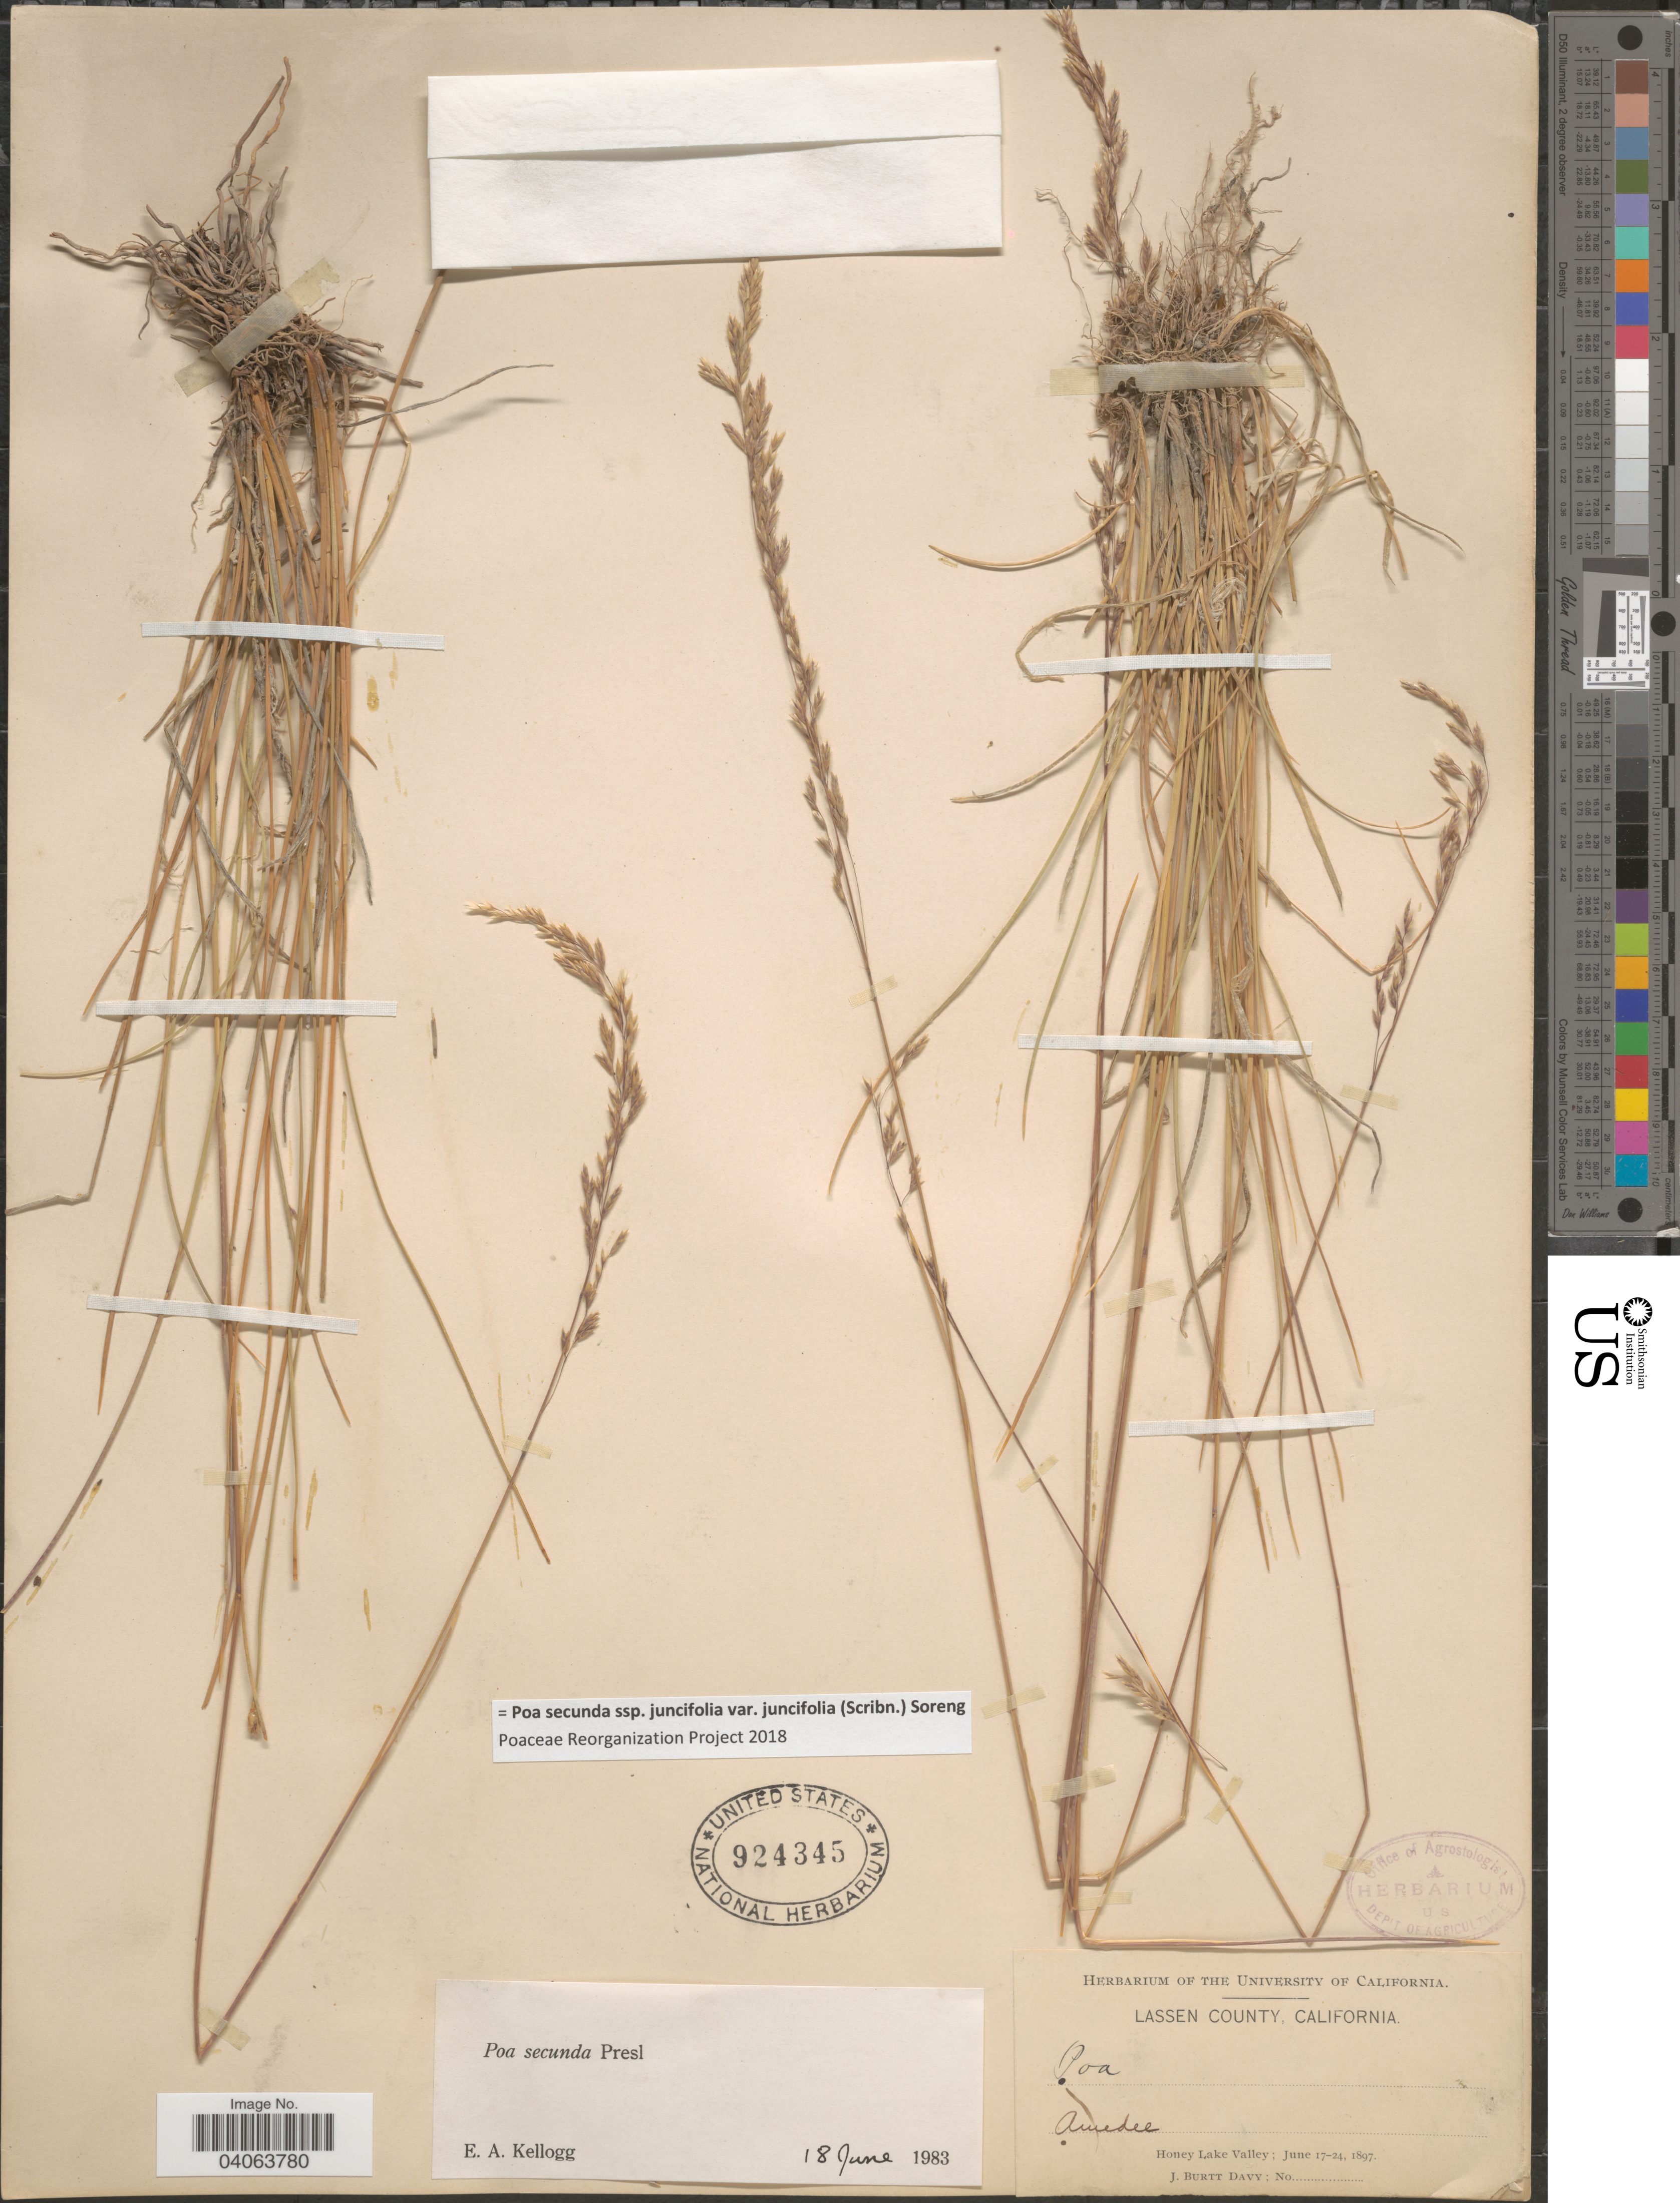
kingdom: Plantae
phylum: Tracheophyta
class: Liliopsida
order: Poales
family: Poaceae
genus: Poa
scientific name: Poa secunda subsp. juncifolia var. juncifolia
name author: (Scribn.) Soreng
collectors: J. Burtt Davy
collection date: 1897-06-17/1897-06-24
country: United States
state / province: California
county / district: Lassen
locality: Lassen County. Amedee. Honey Lake Valley.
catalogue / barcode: US 924345